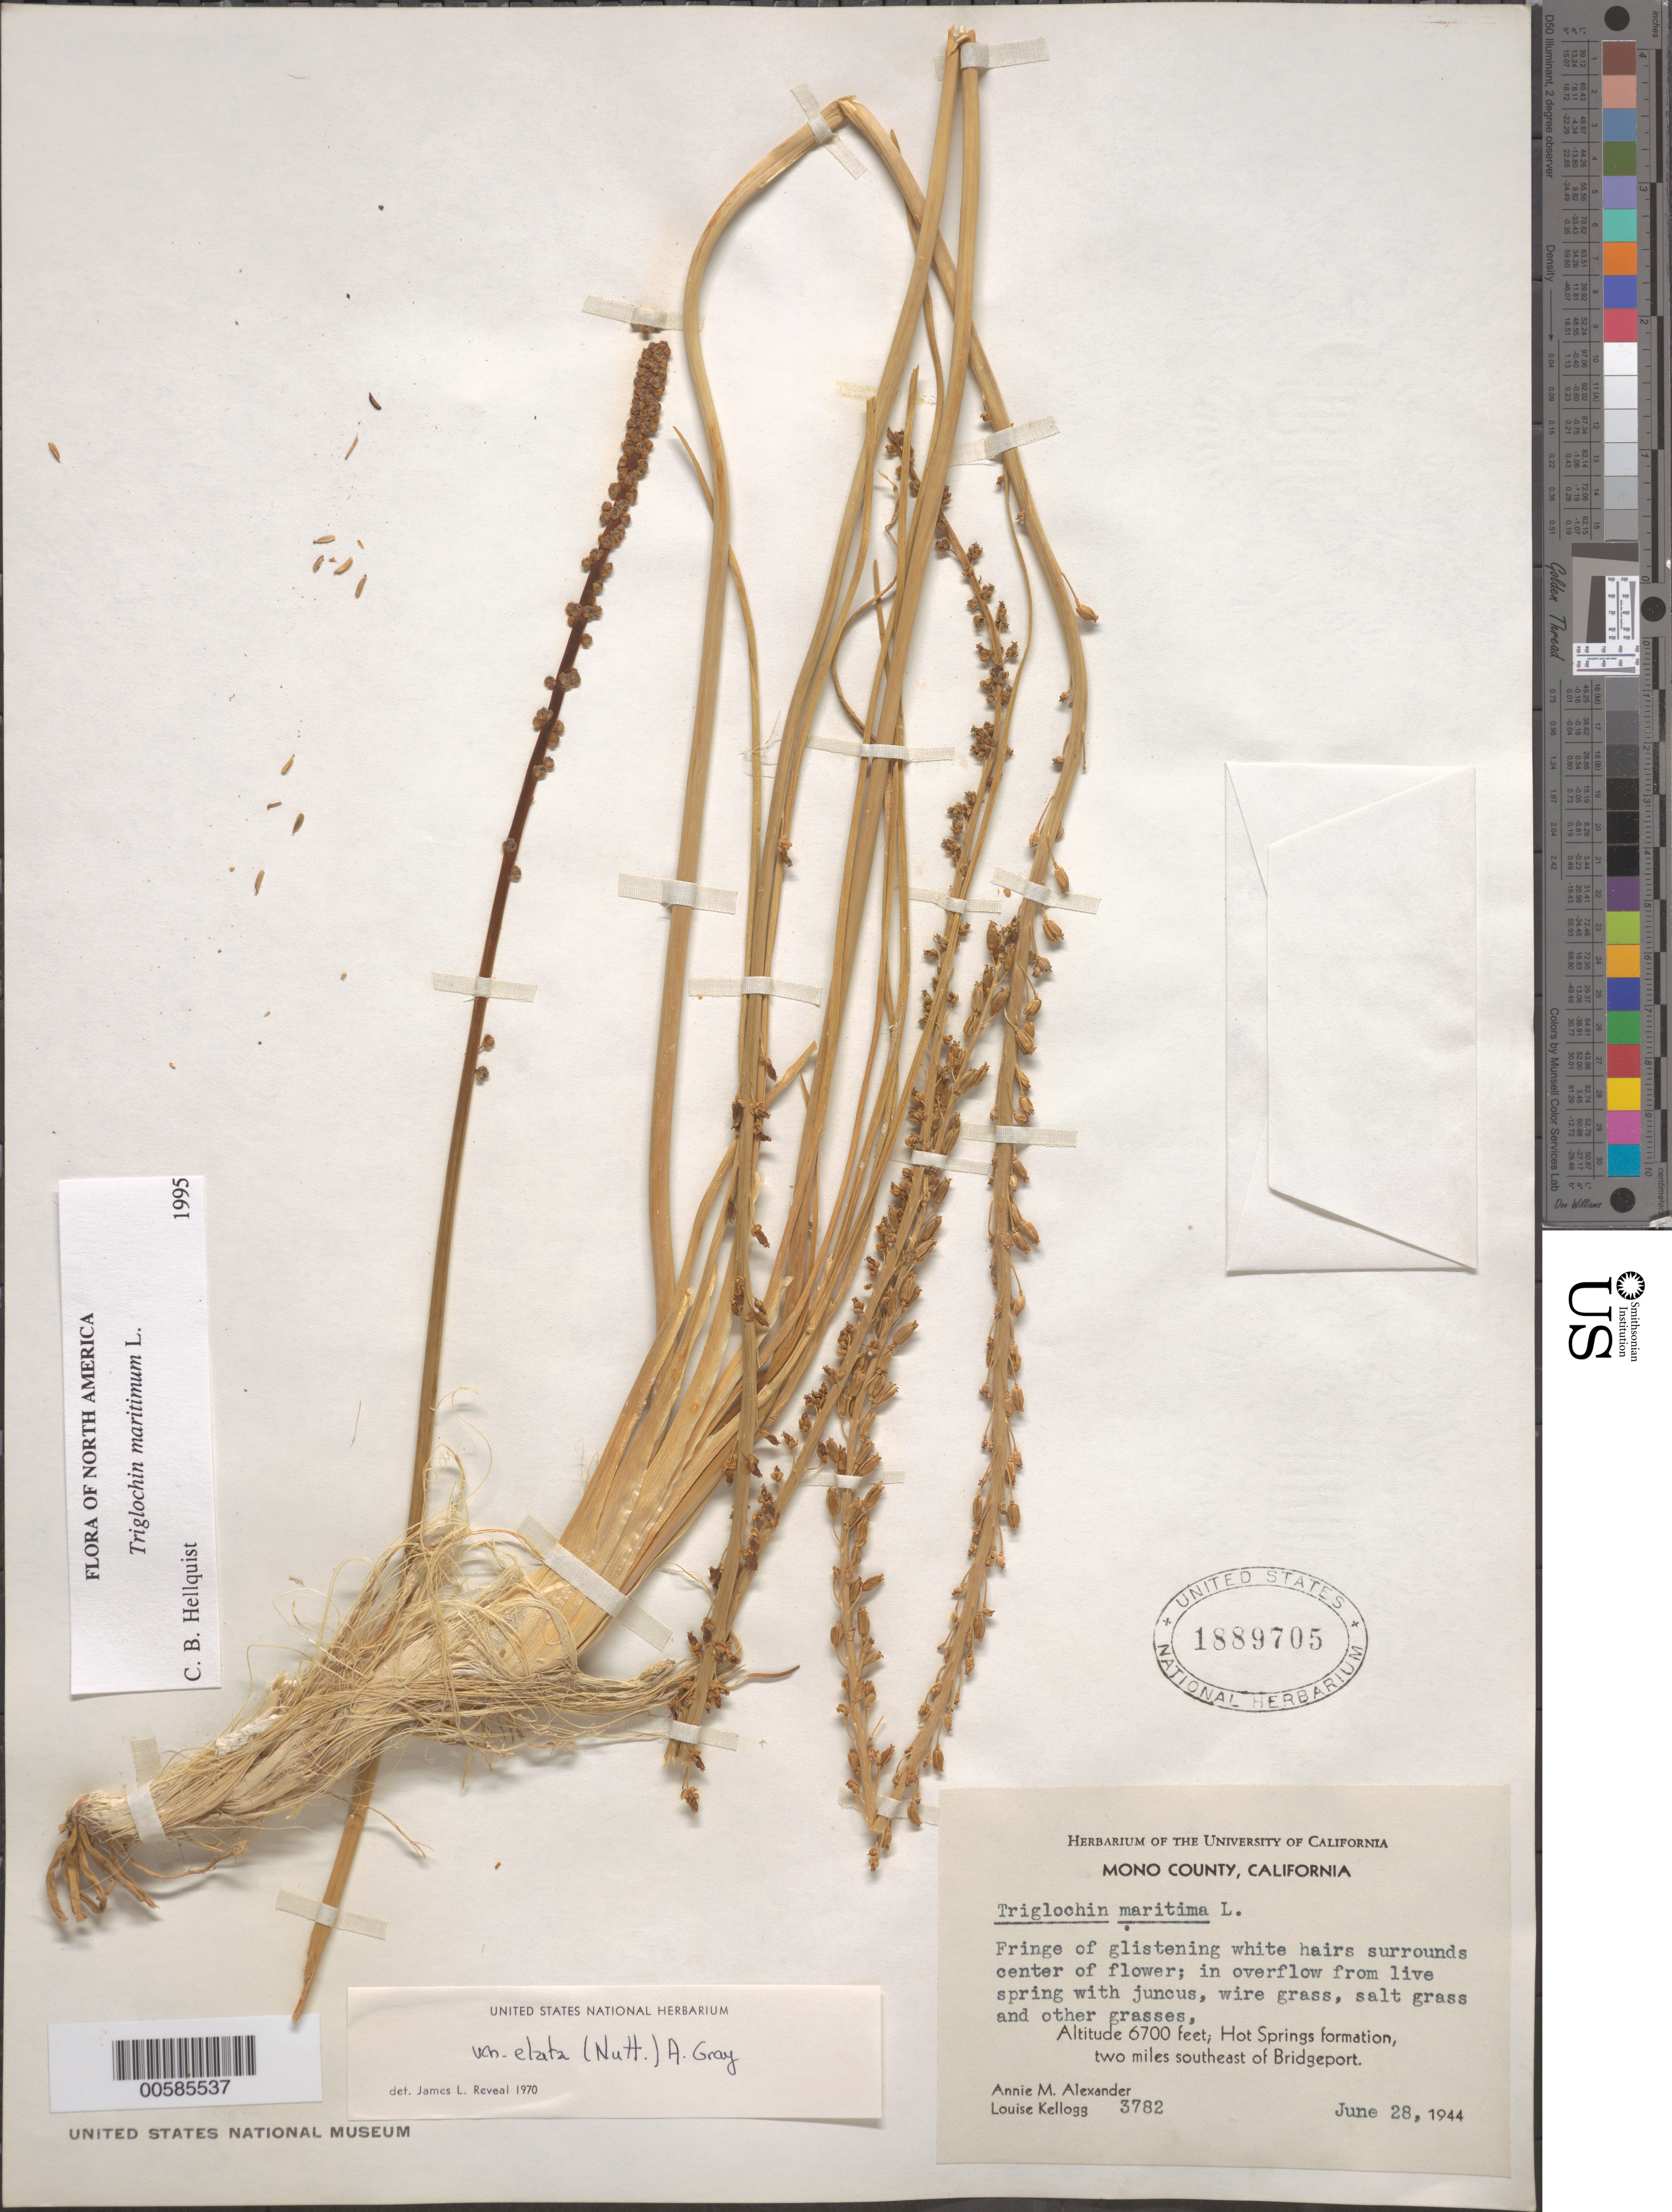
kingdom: Plantae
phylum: Tracheophyta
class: Liliopsida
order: Alismatales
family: Juncaginaceae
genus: Triglochin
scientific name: Triglochin maritima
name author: L.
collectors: A. M. Alexander & L. Kellogg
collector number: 3782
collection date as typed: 28 Jun 1944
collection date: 1944-06-28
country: United States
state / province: California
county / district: Mono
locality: Hot Springs formation, SE of Bridgeport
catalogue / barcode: US 1889705